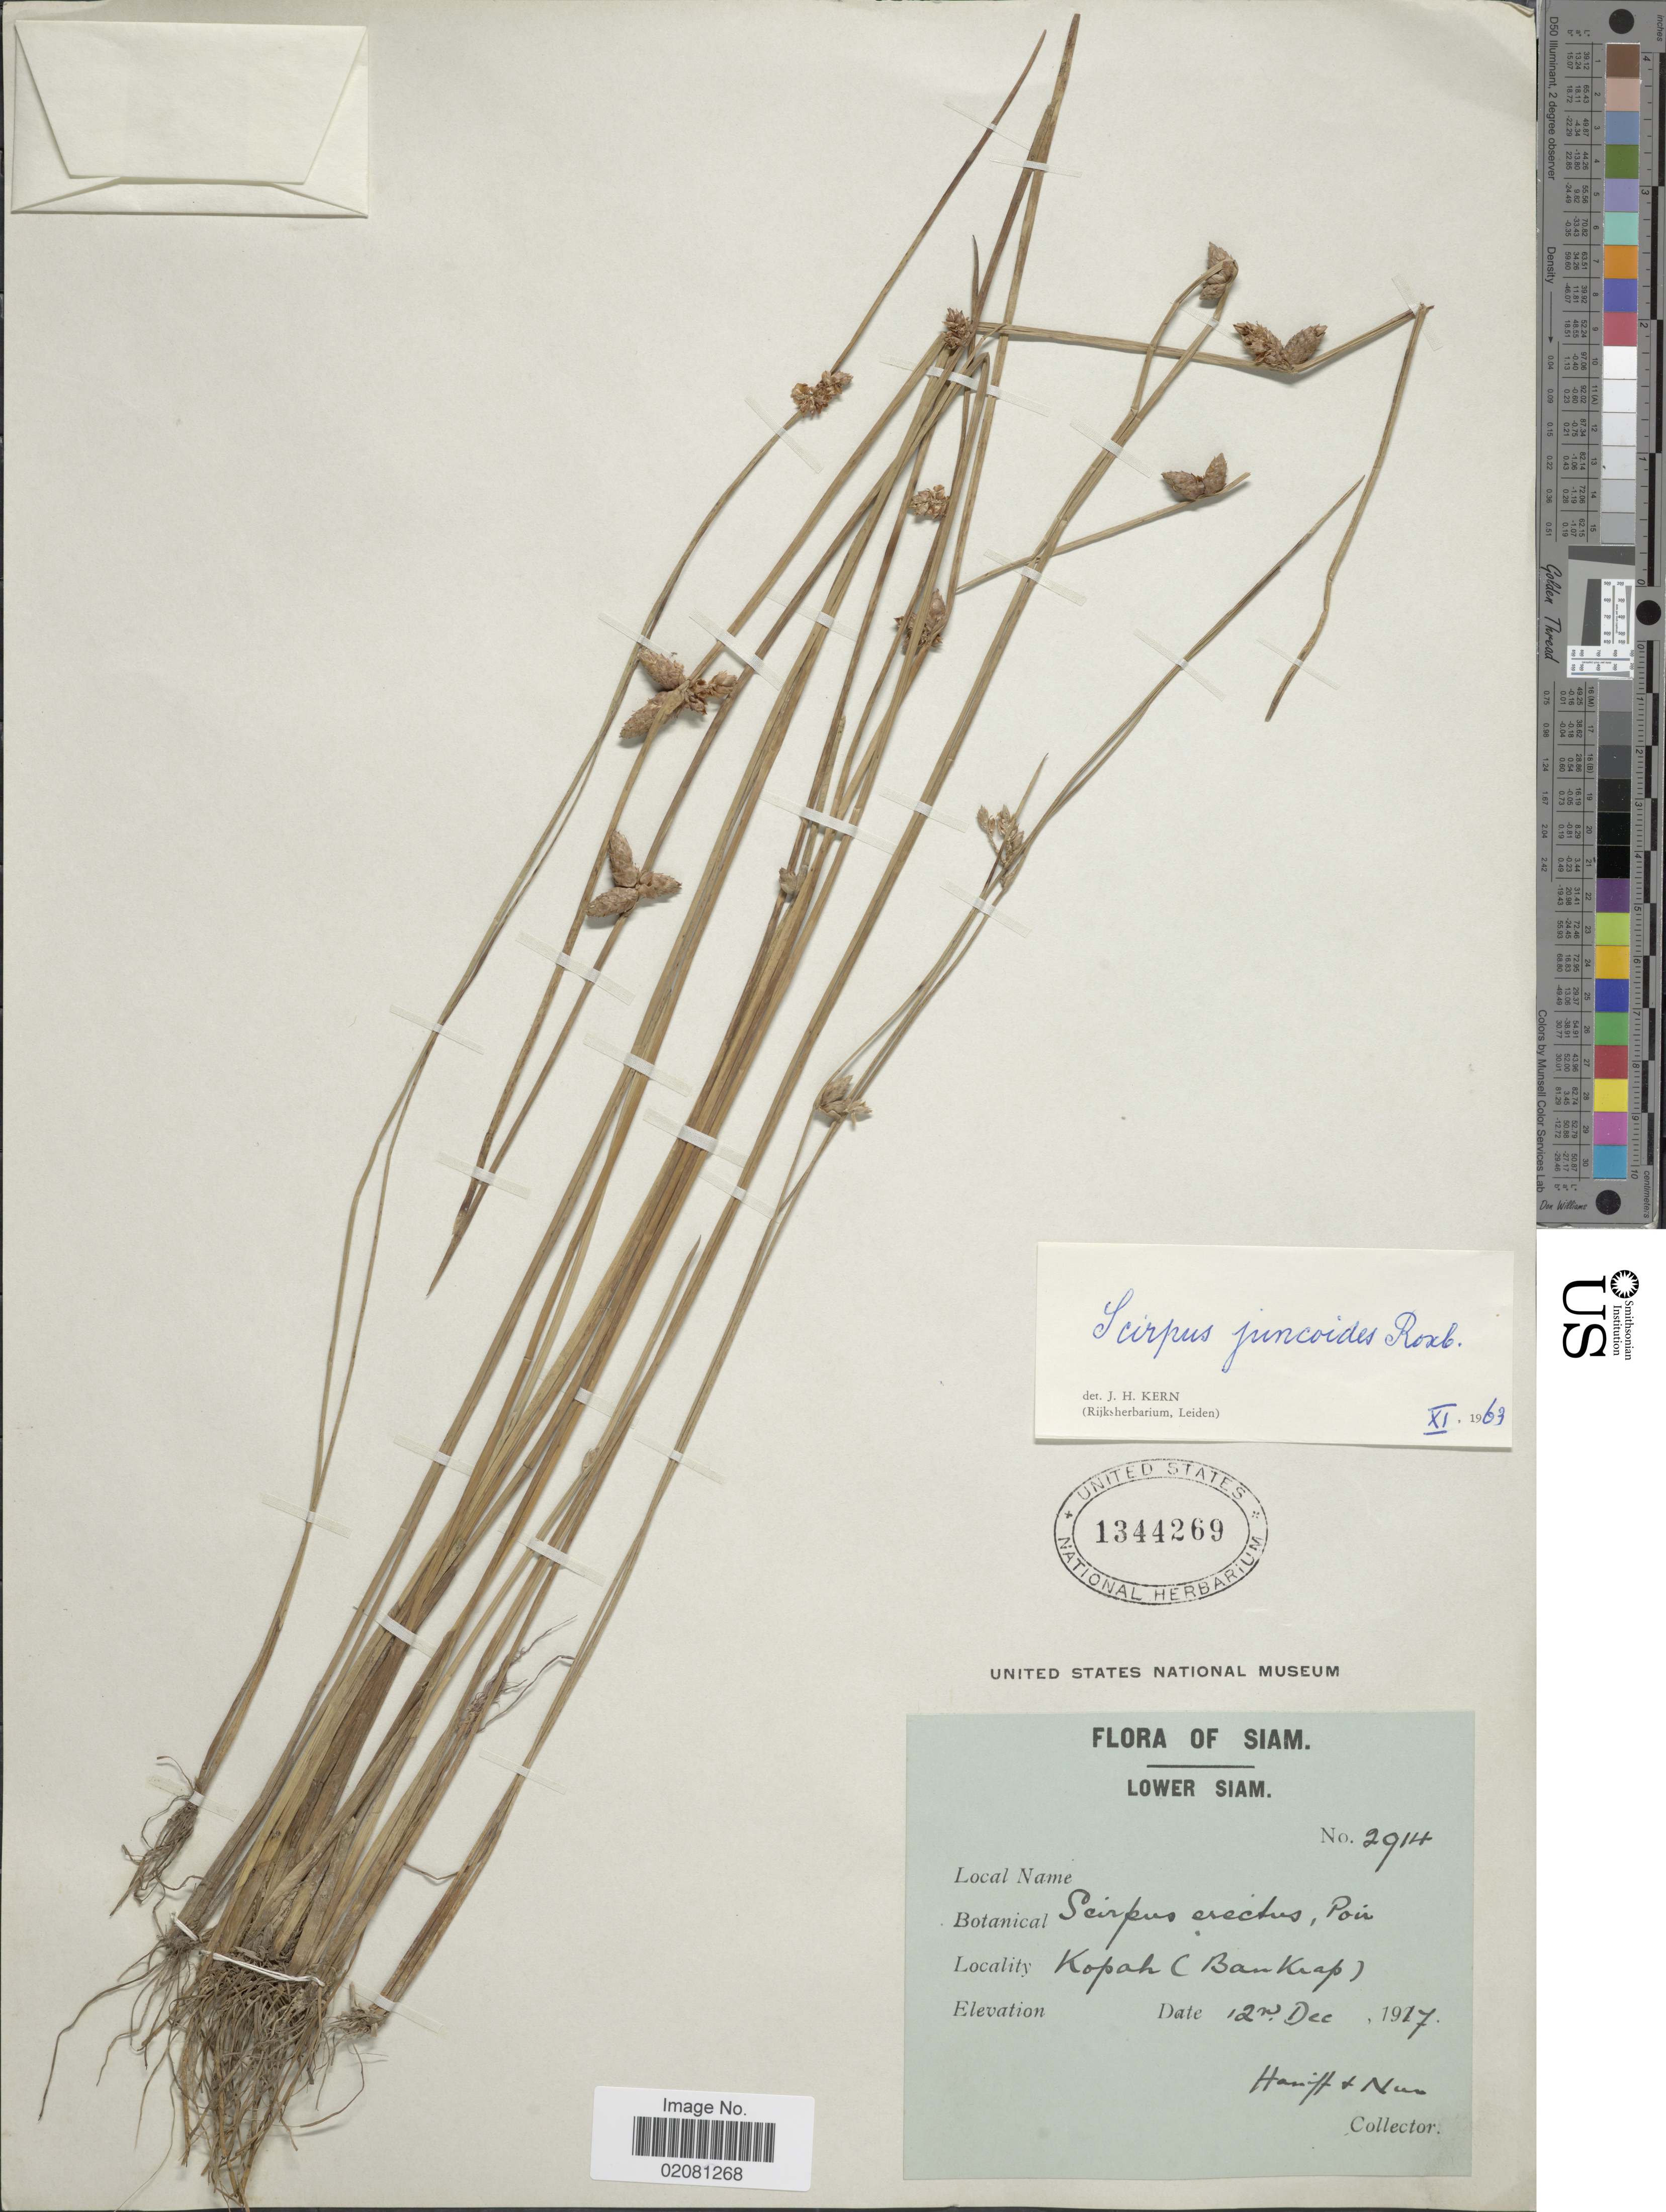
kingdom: Plantae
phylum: Tracheophyta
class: Liliopsida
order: Poales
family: Cyperaceae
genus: Schoenoplectiella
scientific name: Schoenoplectiella juncoides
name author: (Roxb.)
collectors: -. Haniff & -. Nur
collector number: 2914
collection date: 1917-12-12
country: Thailand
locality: Lower Siam, Kopah (BanKiap [interpreted]).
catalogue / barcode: US 1344269